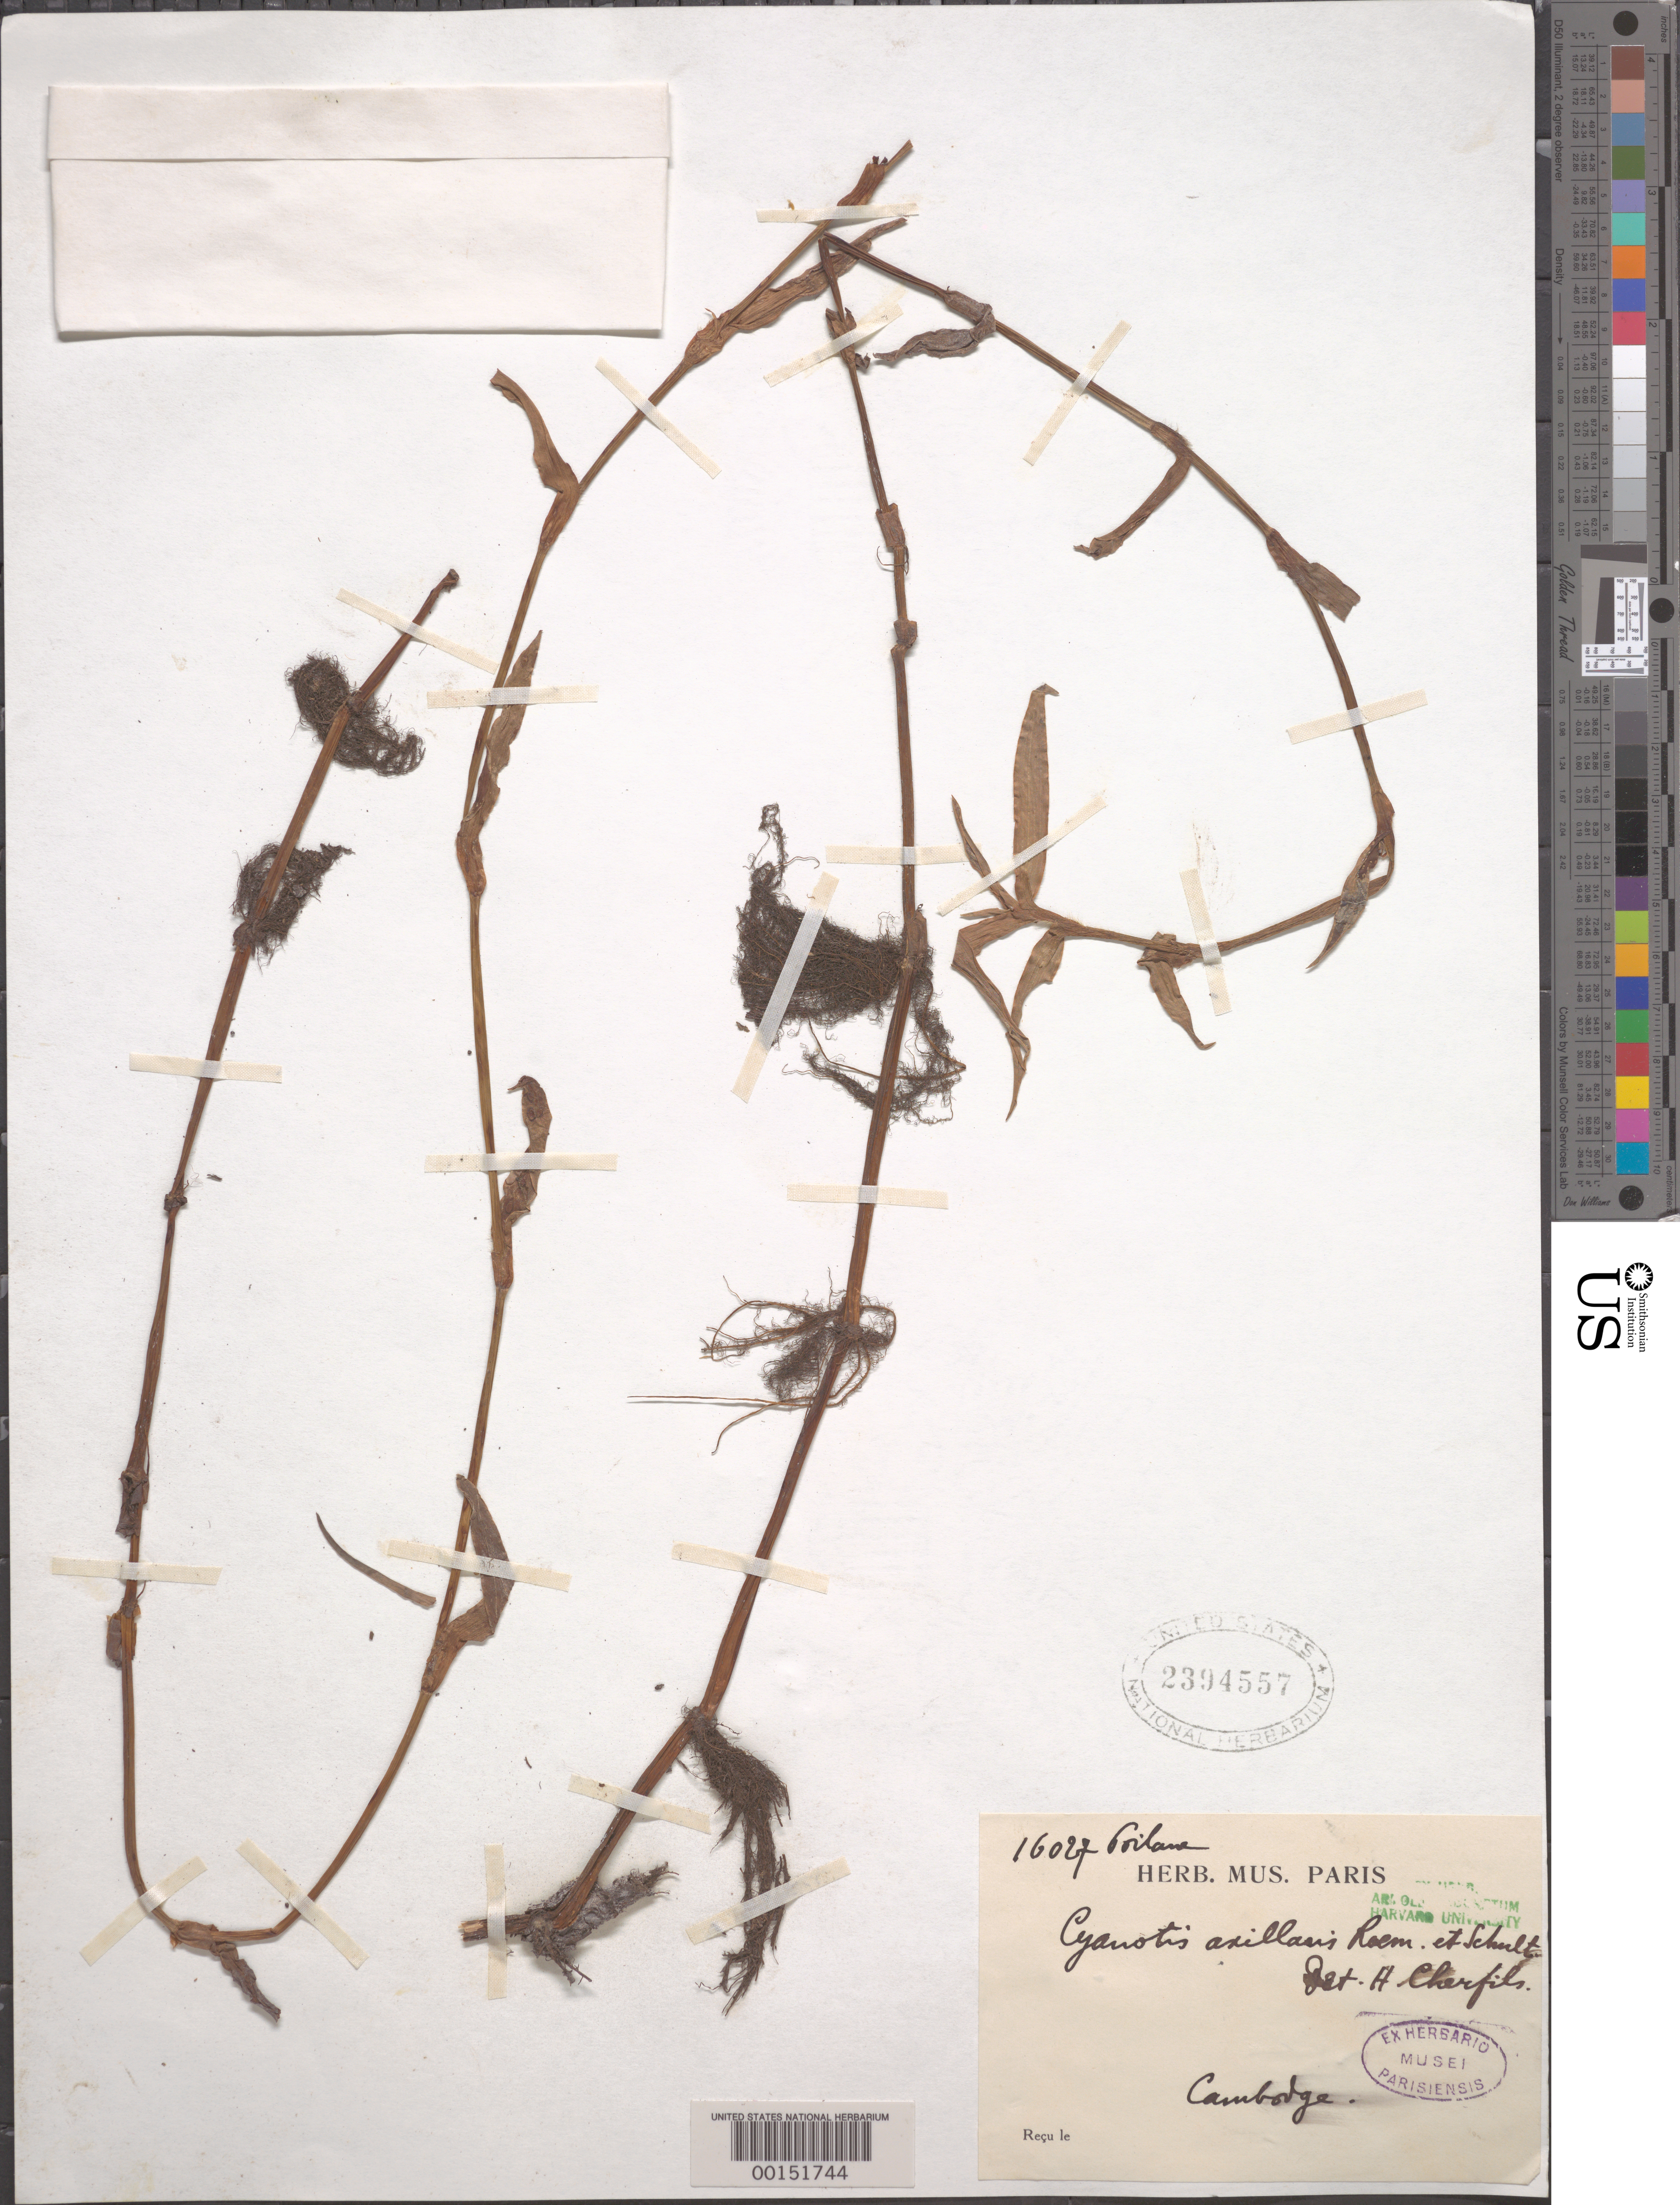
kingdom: Plantae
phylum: Tracheophyta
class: Liliopsida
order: Commelinales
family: Commelinaceae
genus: Cyanotis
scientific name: Cyanotis axillaris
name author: (L.) D. Don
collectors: M. Poilane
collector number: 16027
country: Cambodia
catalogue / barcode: US 2394557